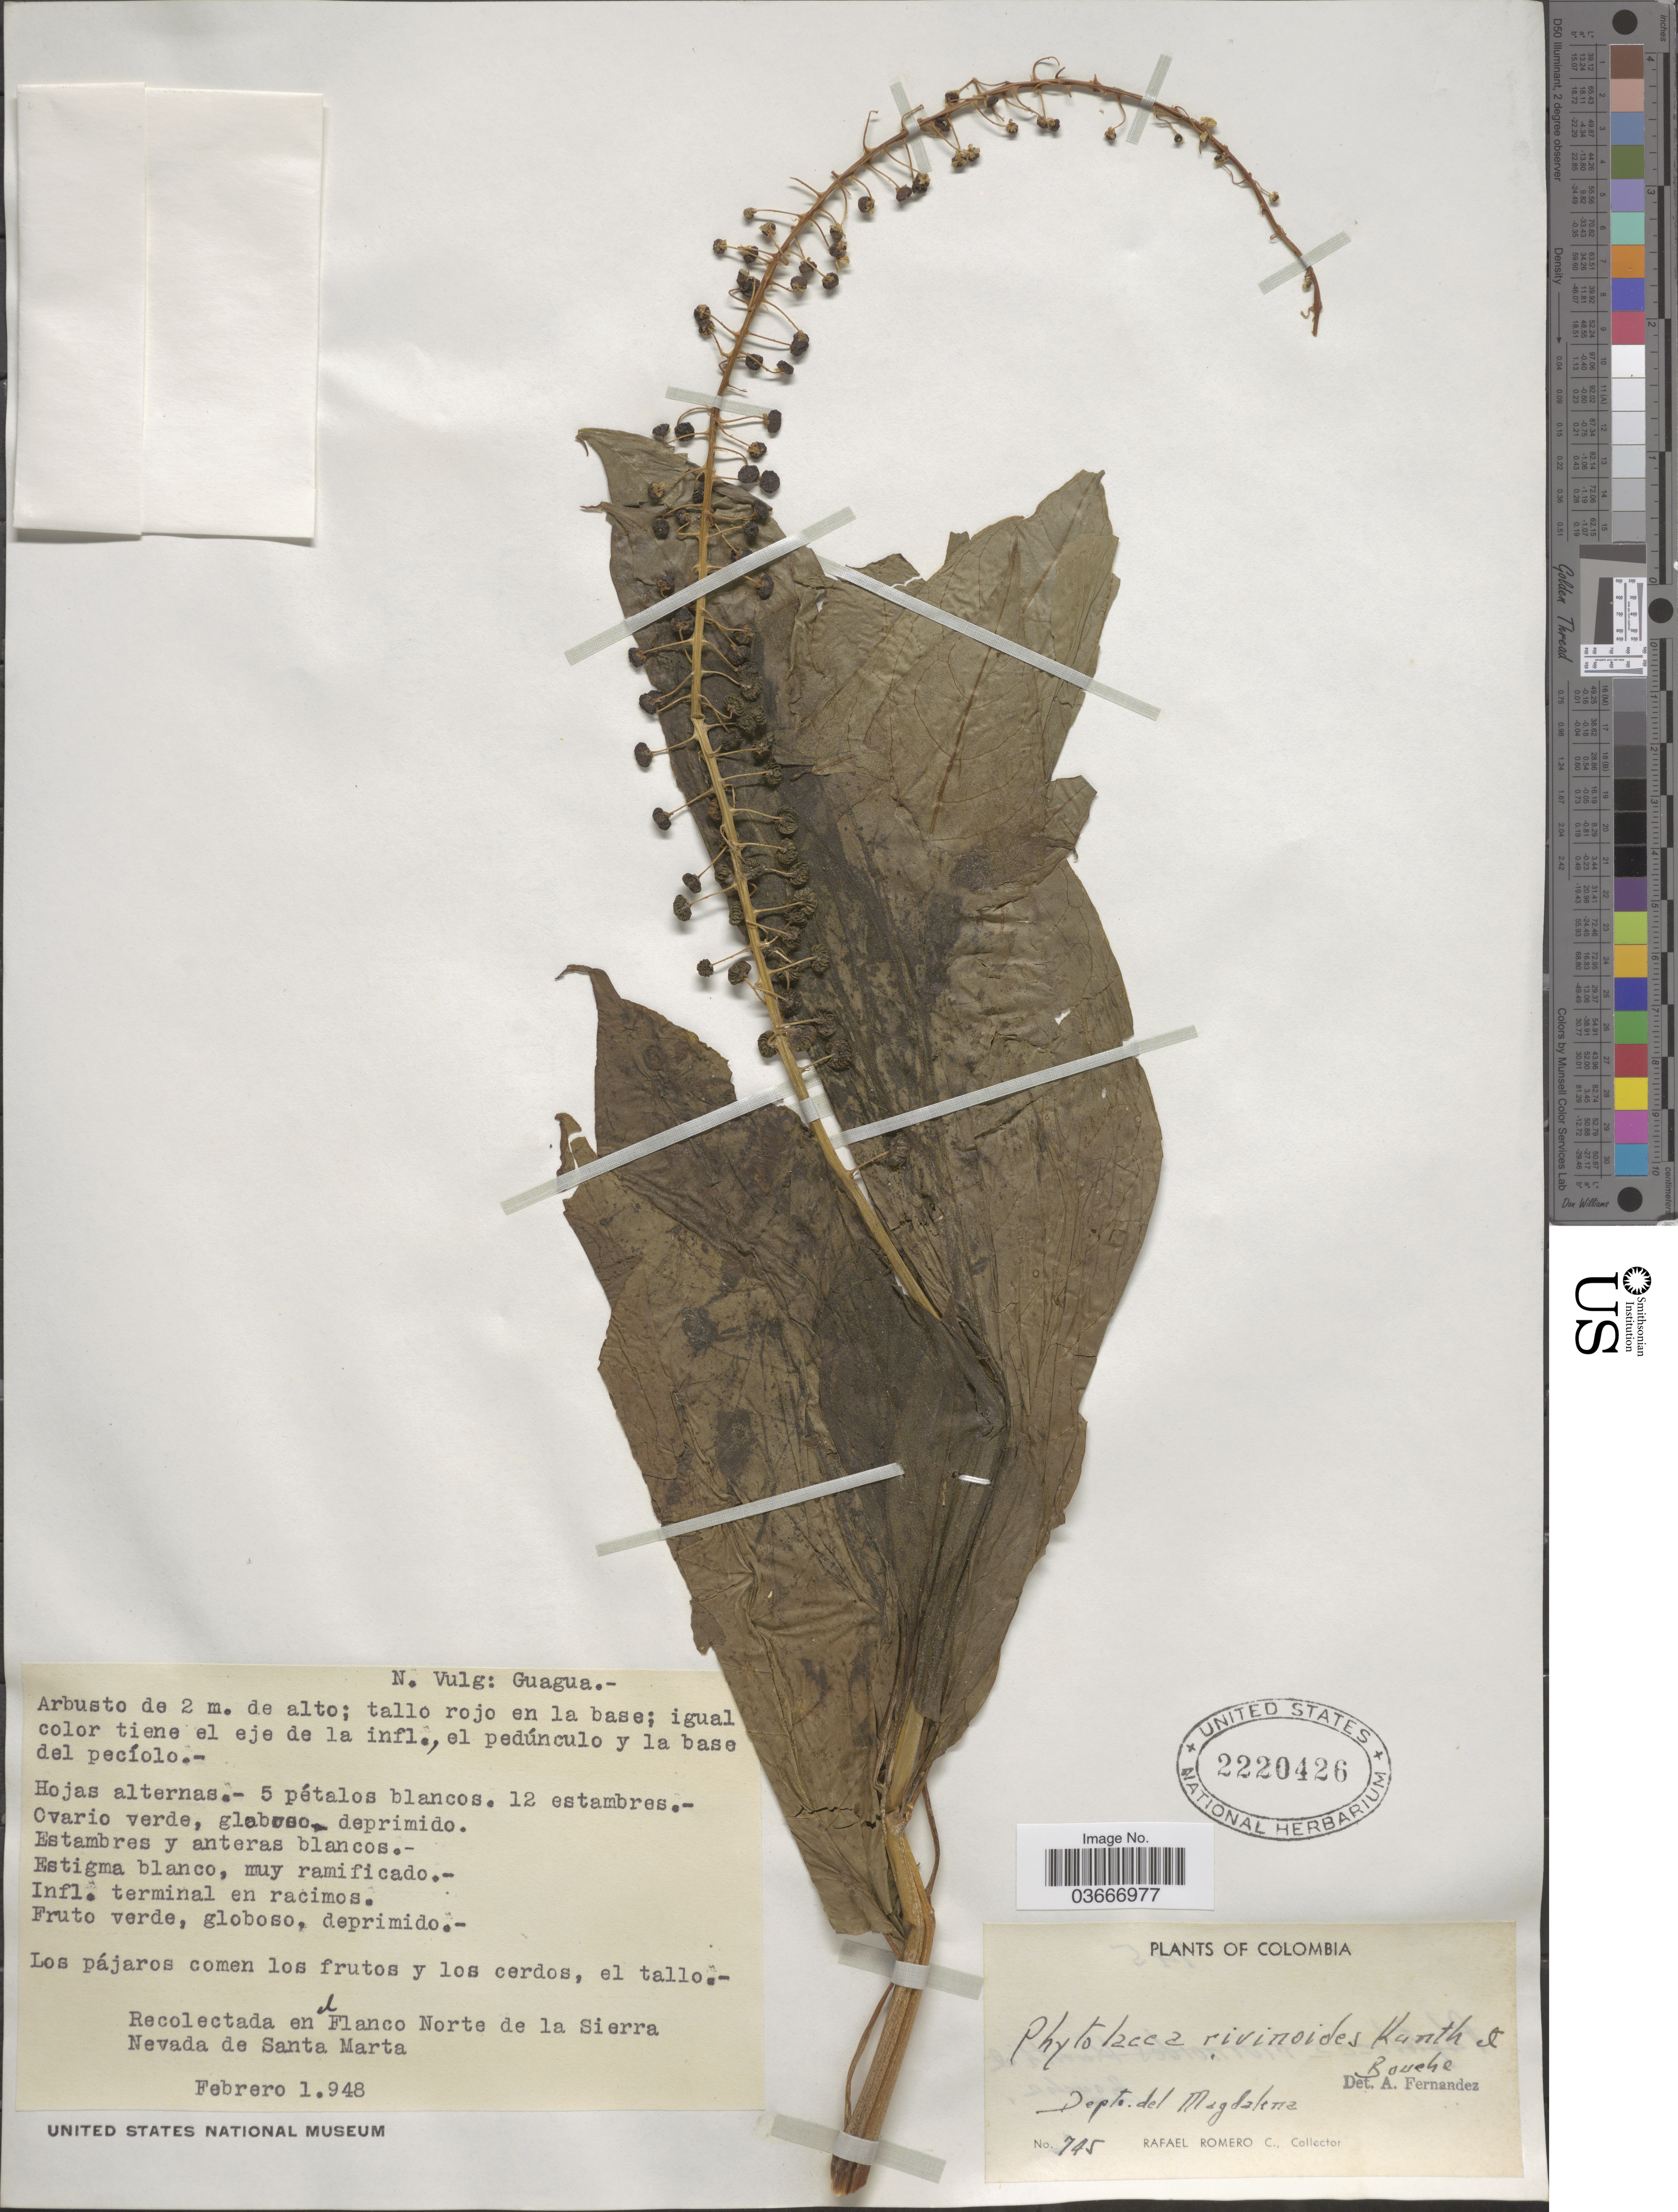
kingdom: Plantae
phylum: Tracheophyta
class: Magnoliopsida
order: Caryophyllales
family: Phytolaccaceae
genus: Phytolacca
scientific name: Phytolacca rivinoides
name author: Kunth & C.D. Bouché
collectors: R. Romero Castañeda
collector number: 745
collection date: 1948-02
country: Colombia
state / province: Magdalena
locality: En el Flanco Norte de la Sierra Nevada de Santa Marta. Depto. del Magdalena.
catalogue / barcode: US 2220426